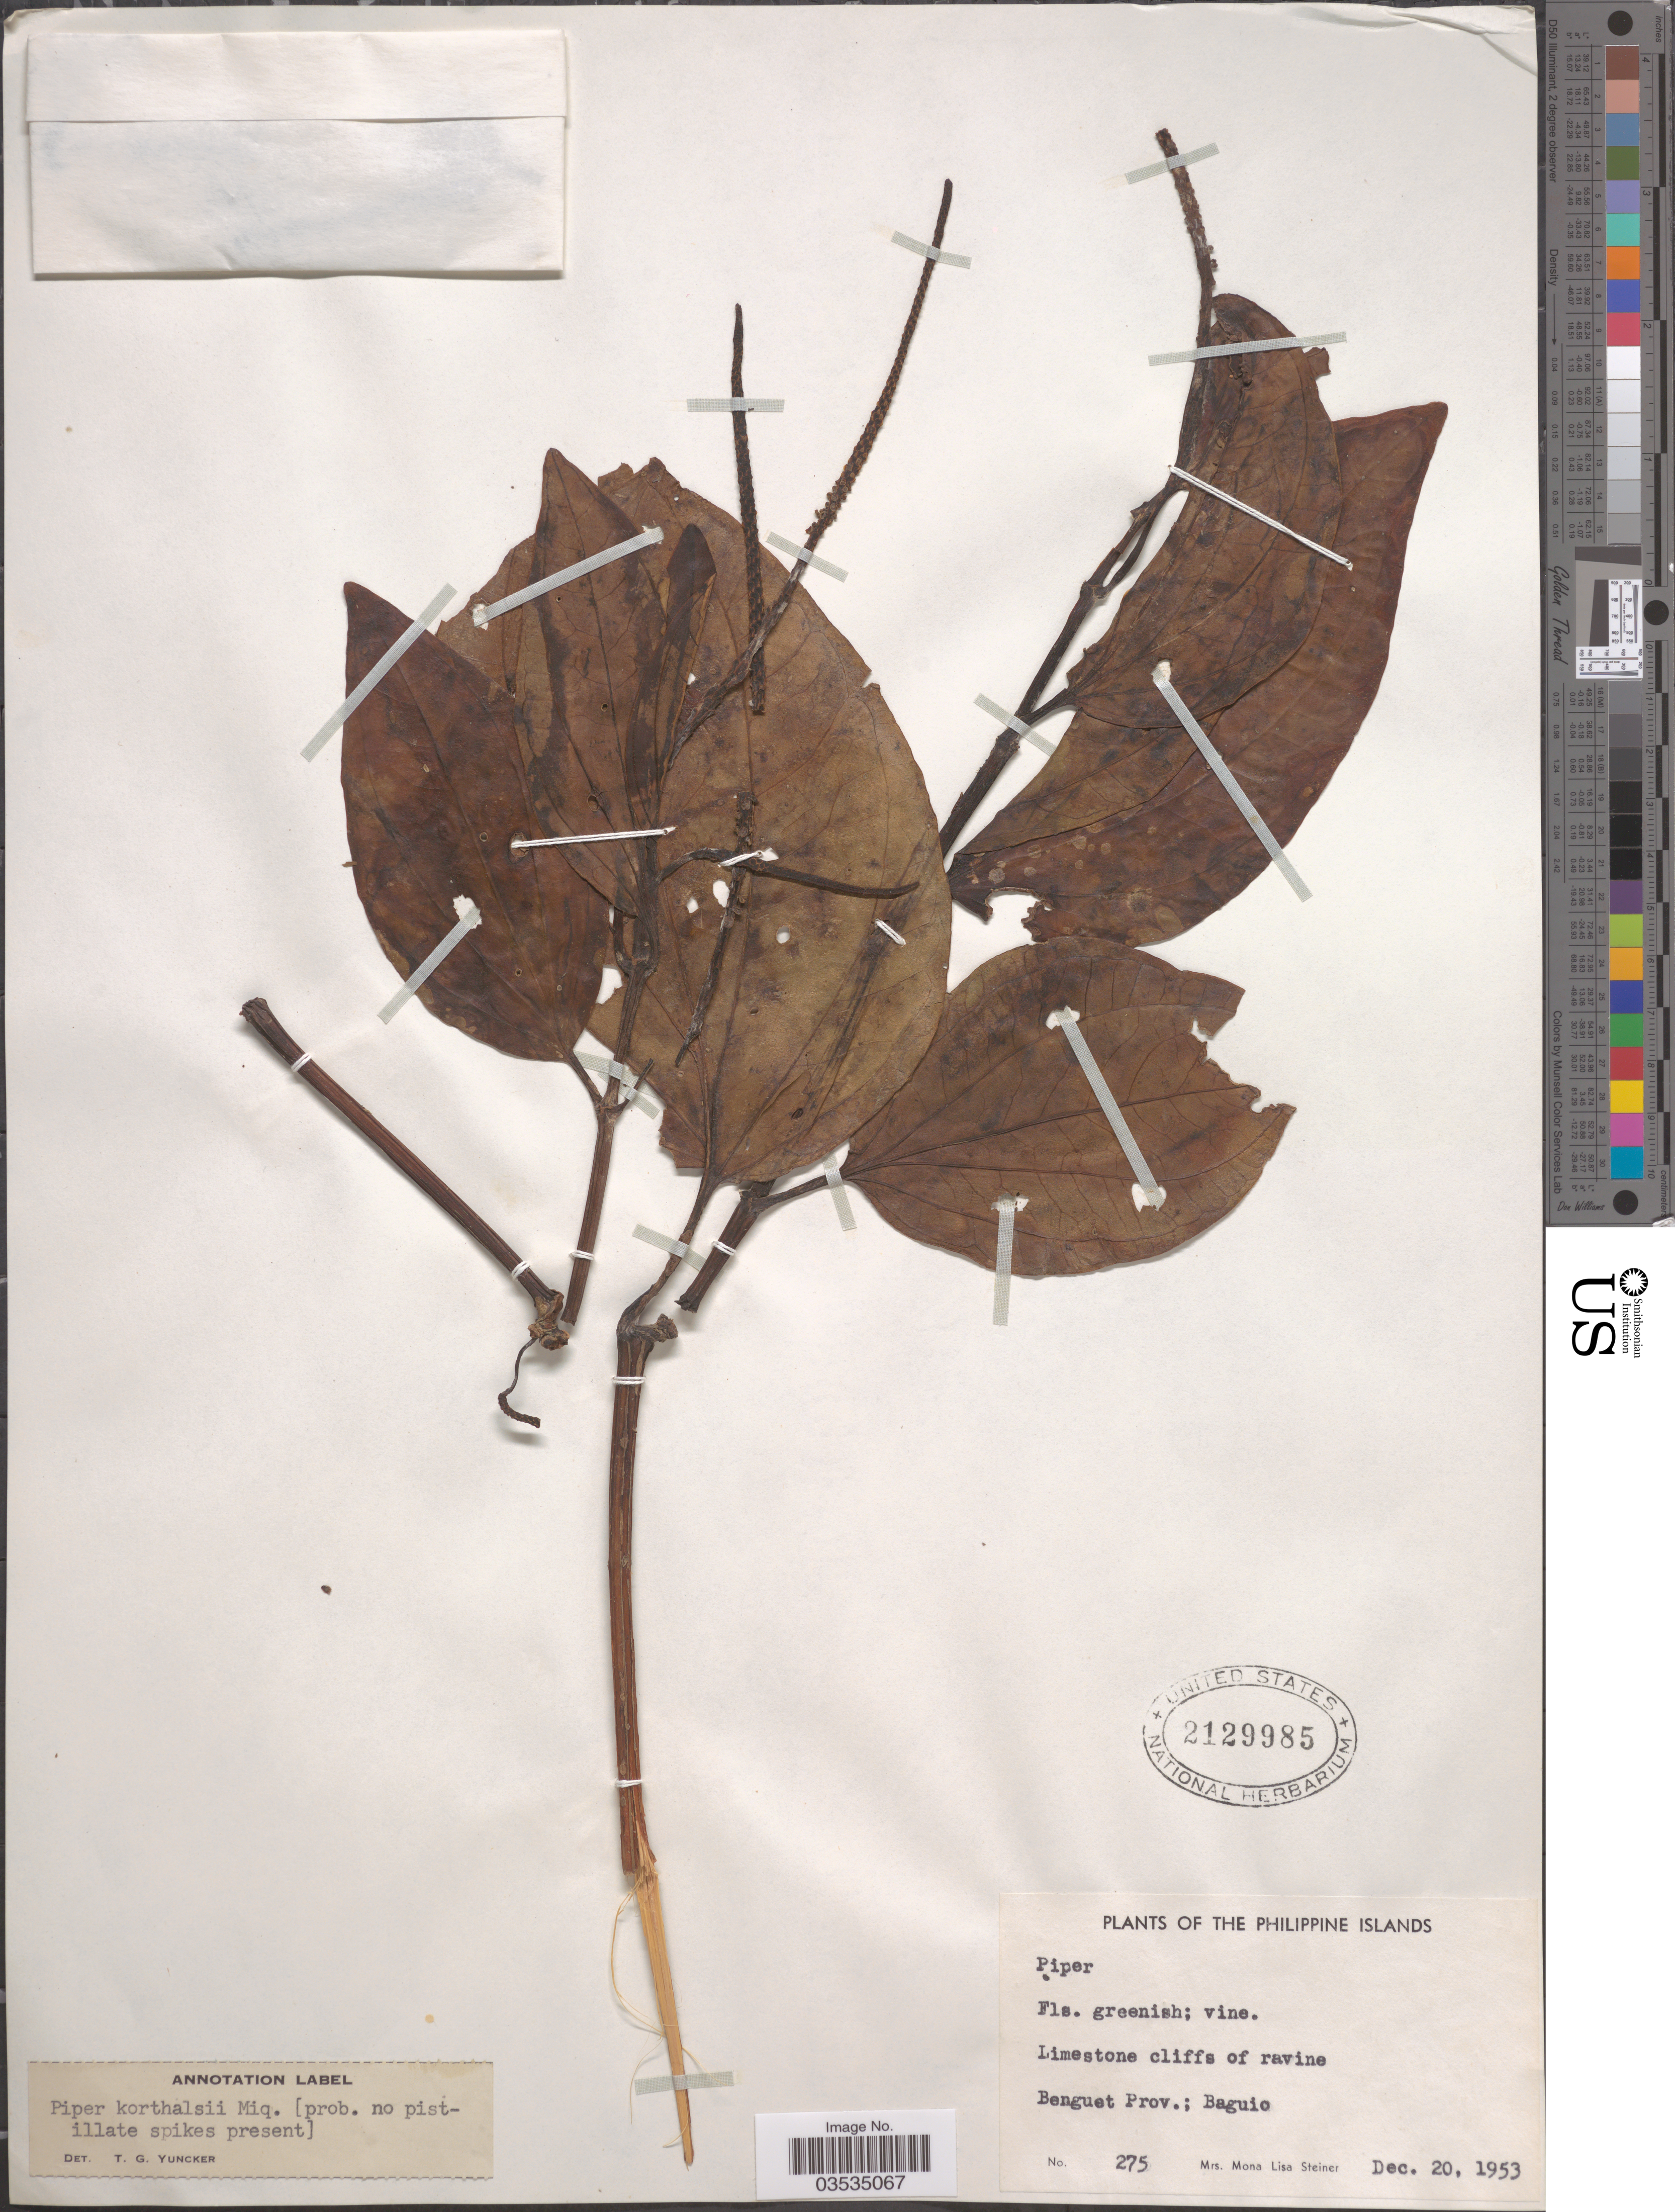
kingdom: Plantae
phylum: Tracheophyta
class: Magnoliopsida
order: Piperales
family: Piperaceae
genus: Piper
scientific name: Piper sp.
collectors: M. Steiner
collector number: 275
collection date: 1953-12-20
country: Philippines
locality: Philippine Islands. Benguet Prov.; Baguio.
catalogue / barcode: US 2129985